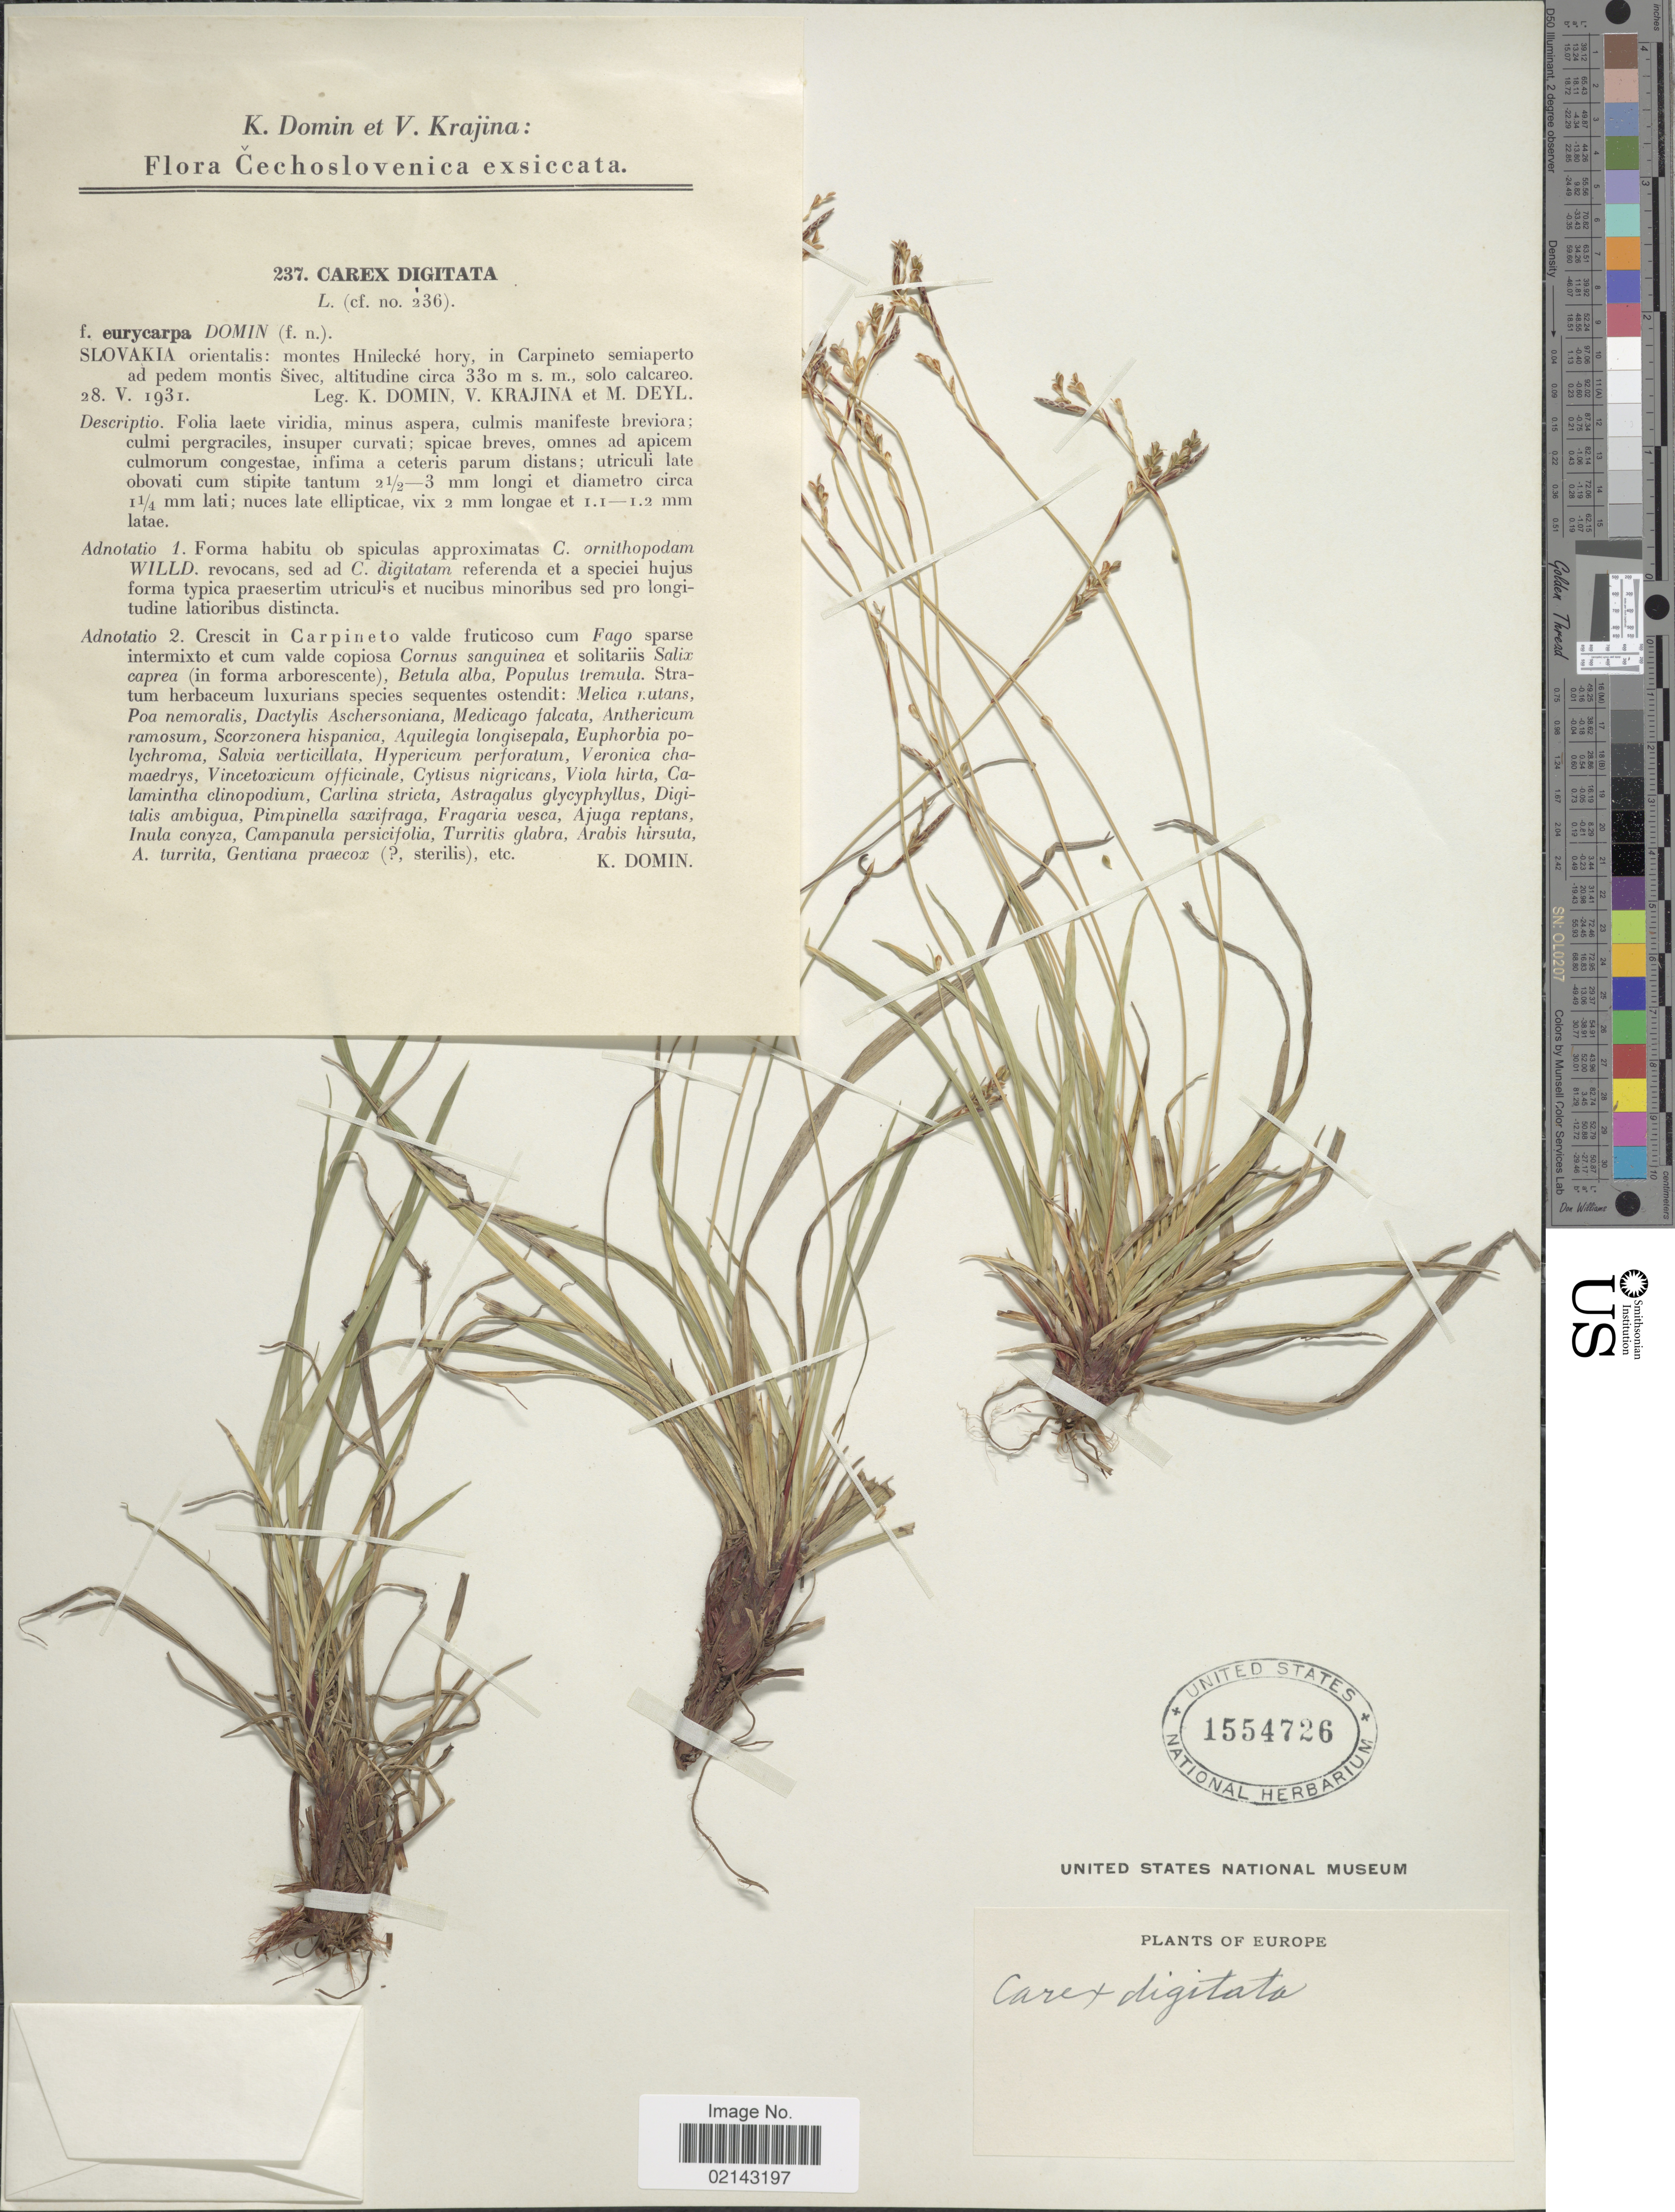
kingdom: Plantae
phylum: Tracheophyta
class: Liliopsida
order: Poales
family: Cyperaceae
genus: Carex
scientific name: Carex digitata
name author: L.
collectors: K. Domin, V. Krajina & M. Deyl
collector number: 237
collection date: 1931-05-28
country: Slovakia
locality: Cechoslovenica. Slovakia orientalis: montes Hnilecke hory, in Carpineto semiaperto ad pedem montis Sivec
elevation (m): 330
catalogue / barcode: US 1554726